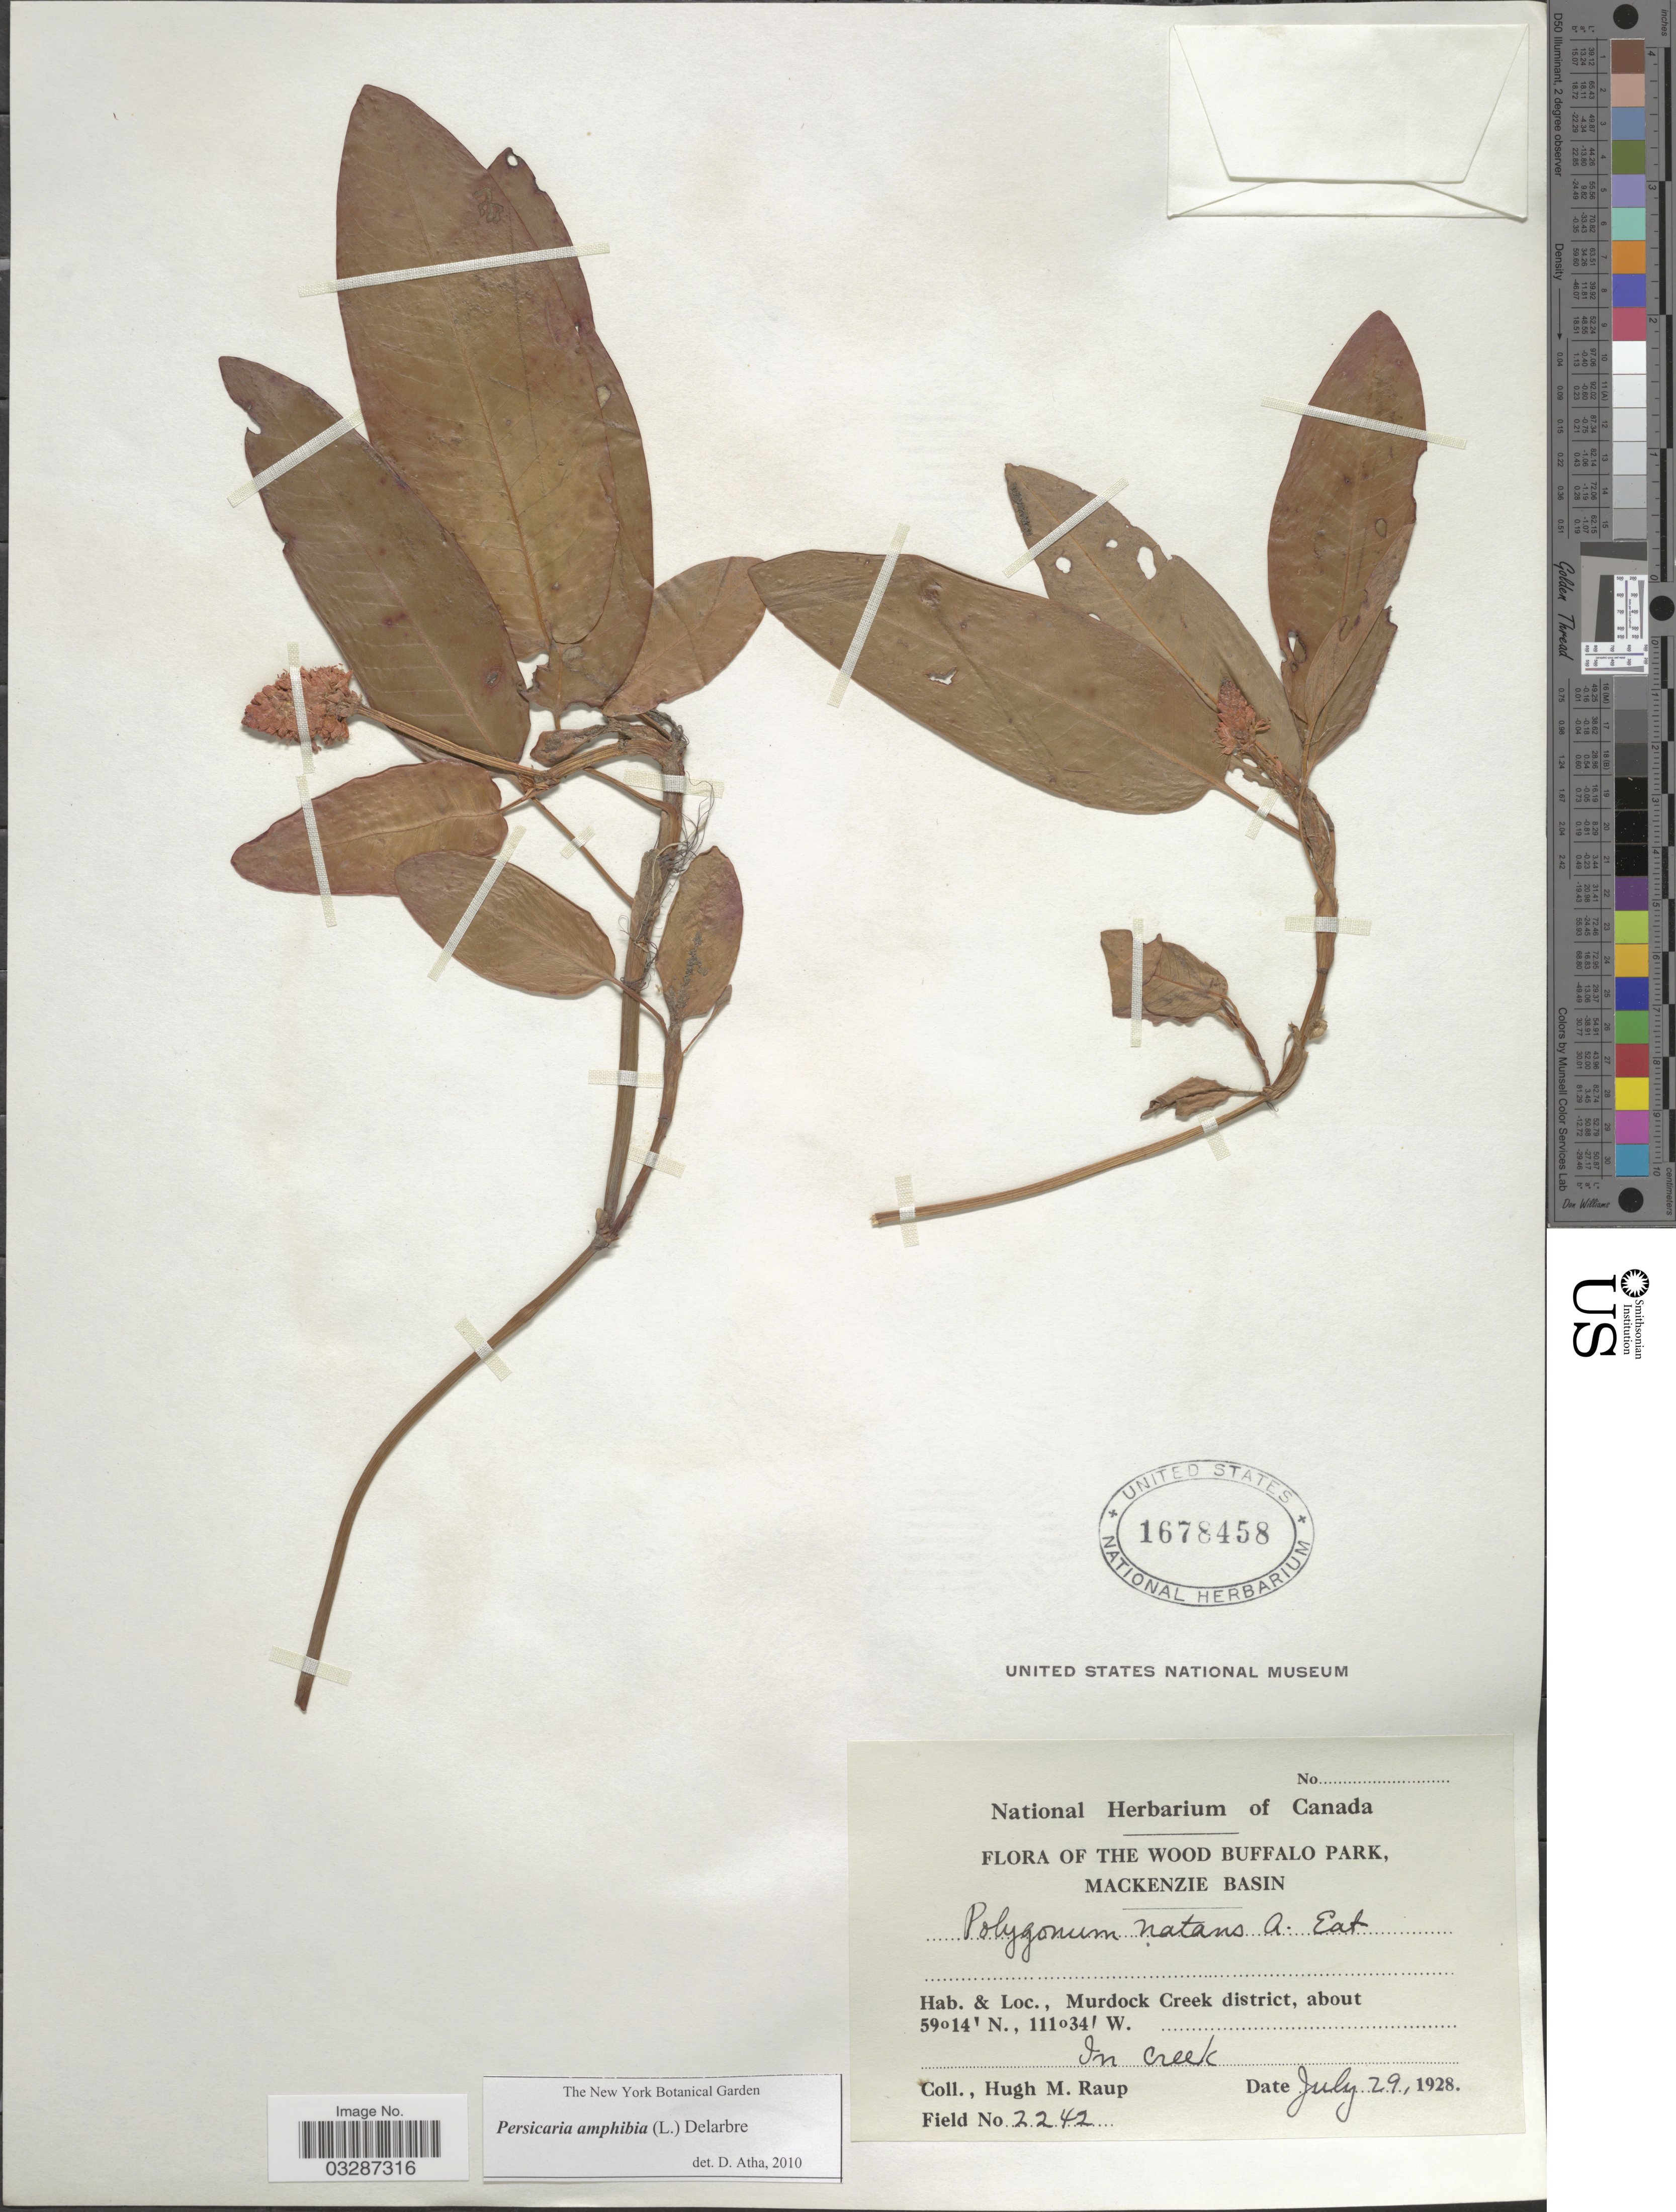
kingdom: Plantae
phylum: Tracheophyta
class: Magnoliopsida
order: Caryophyllales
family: Polygonaceae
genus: Persicaria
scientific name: Persicaria amphibia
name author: (L.) Delarbre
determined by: Atha, D. E.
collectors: H. Raup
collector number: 2242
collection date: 1928-07-29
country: Canada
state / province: Alberta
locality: The Wood Buffalo Park, Mackenzie Basin. Murdock Creek district.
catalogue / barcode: US 1678458